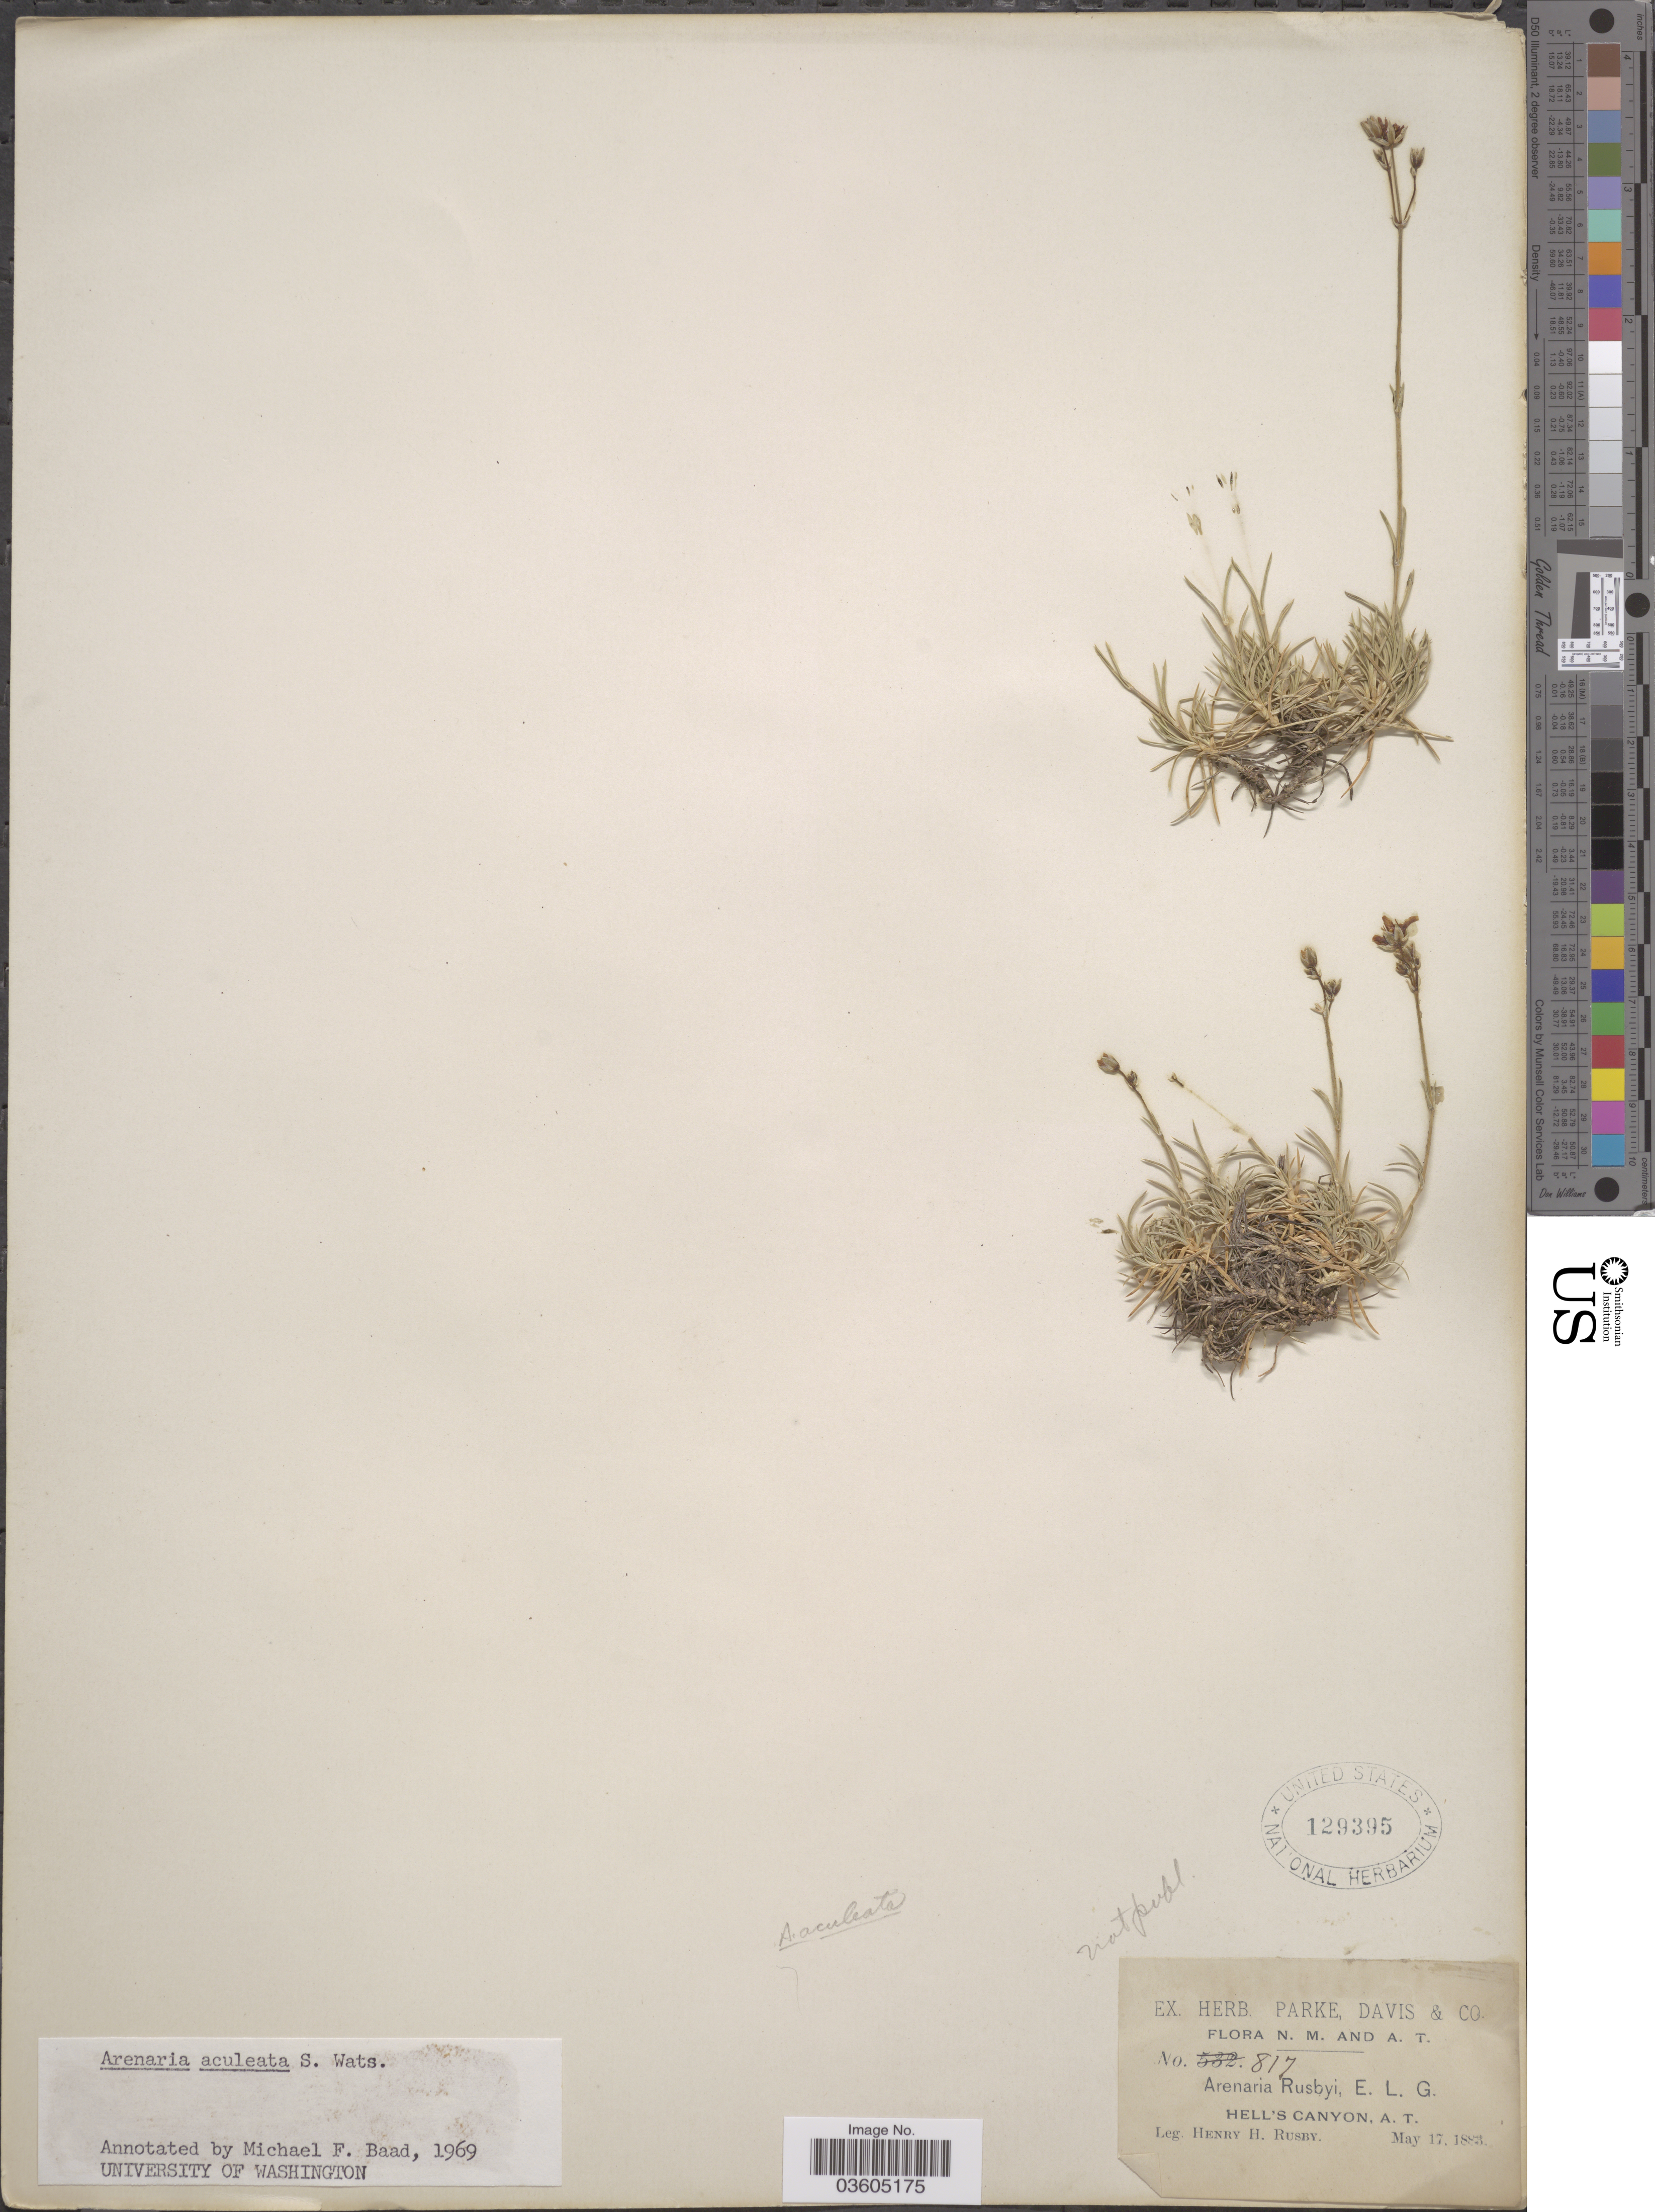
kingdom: Plantae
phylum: Tracheophyta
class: Magnoliopsida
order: Caryophyllales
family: Caryophyllaceae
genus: Eremogone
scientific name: Eremogone aculeata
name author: (S. Watson) Ikonn.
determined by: U.S. National Herbarium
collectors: H. H. Rusby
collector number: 817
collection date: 1883-05-17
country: United States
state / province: Arizona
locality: Hell's canyon, A.T.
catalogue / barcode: US 129395